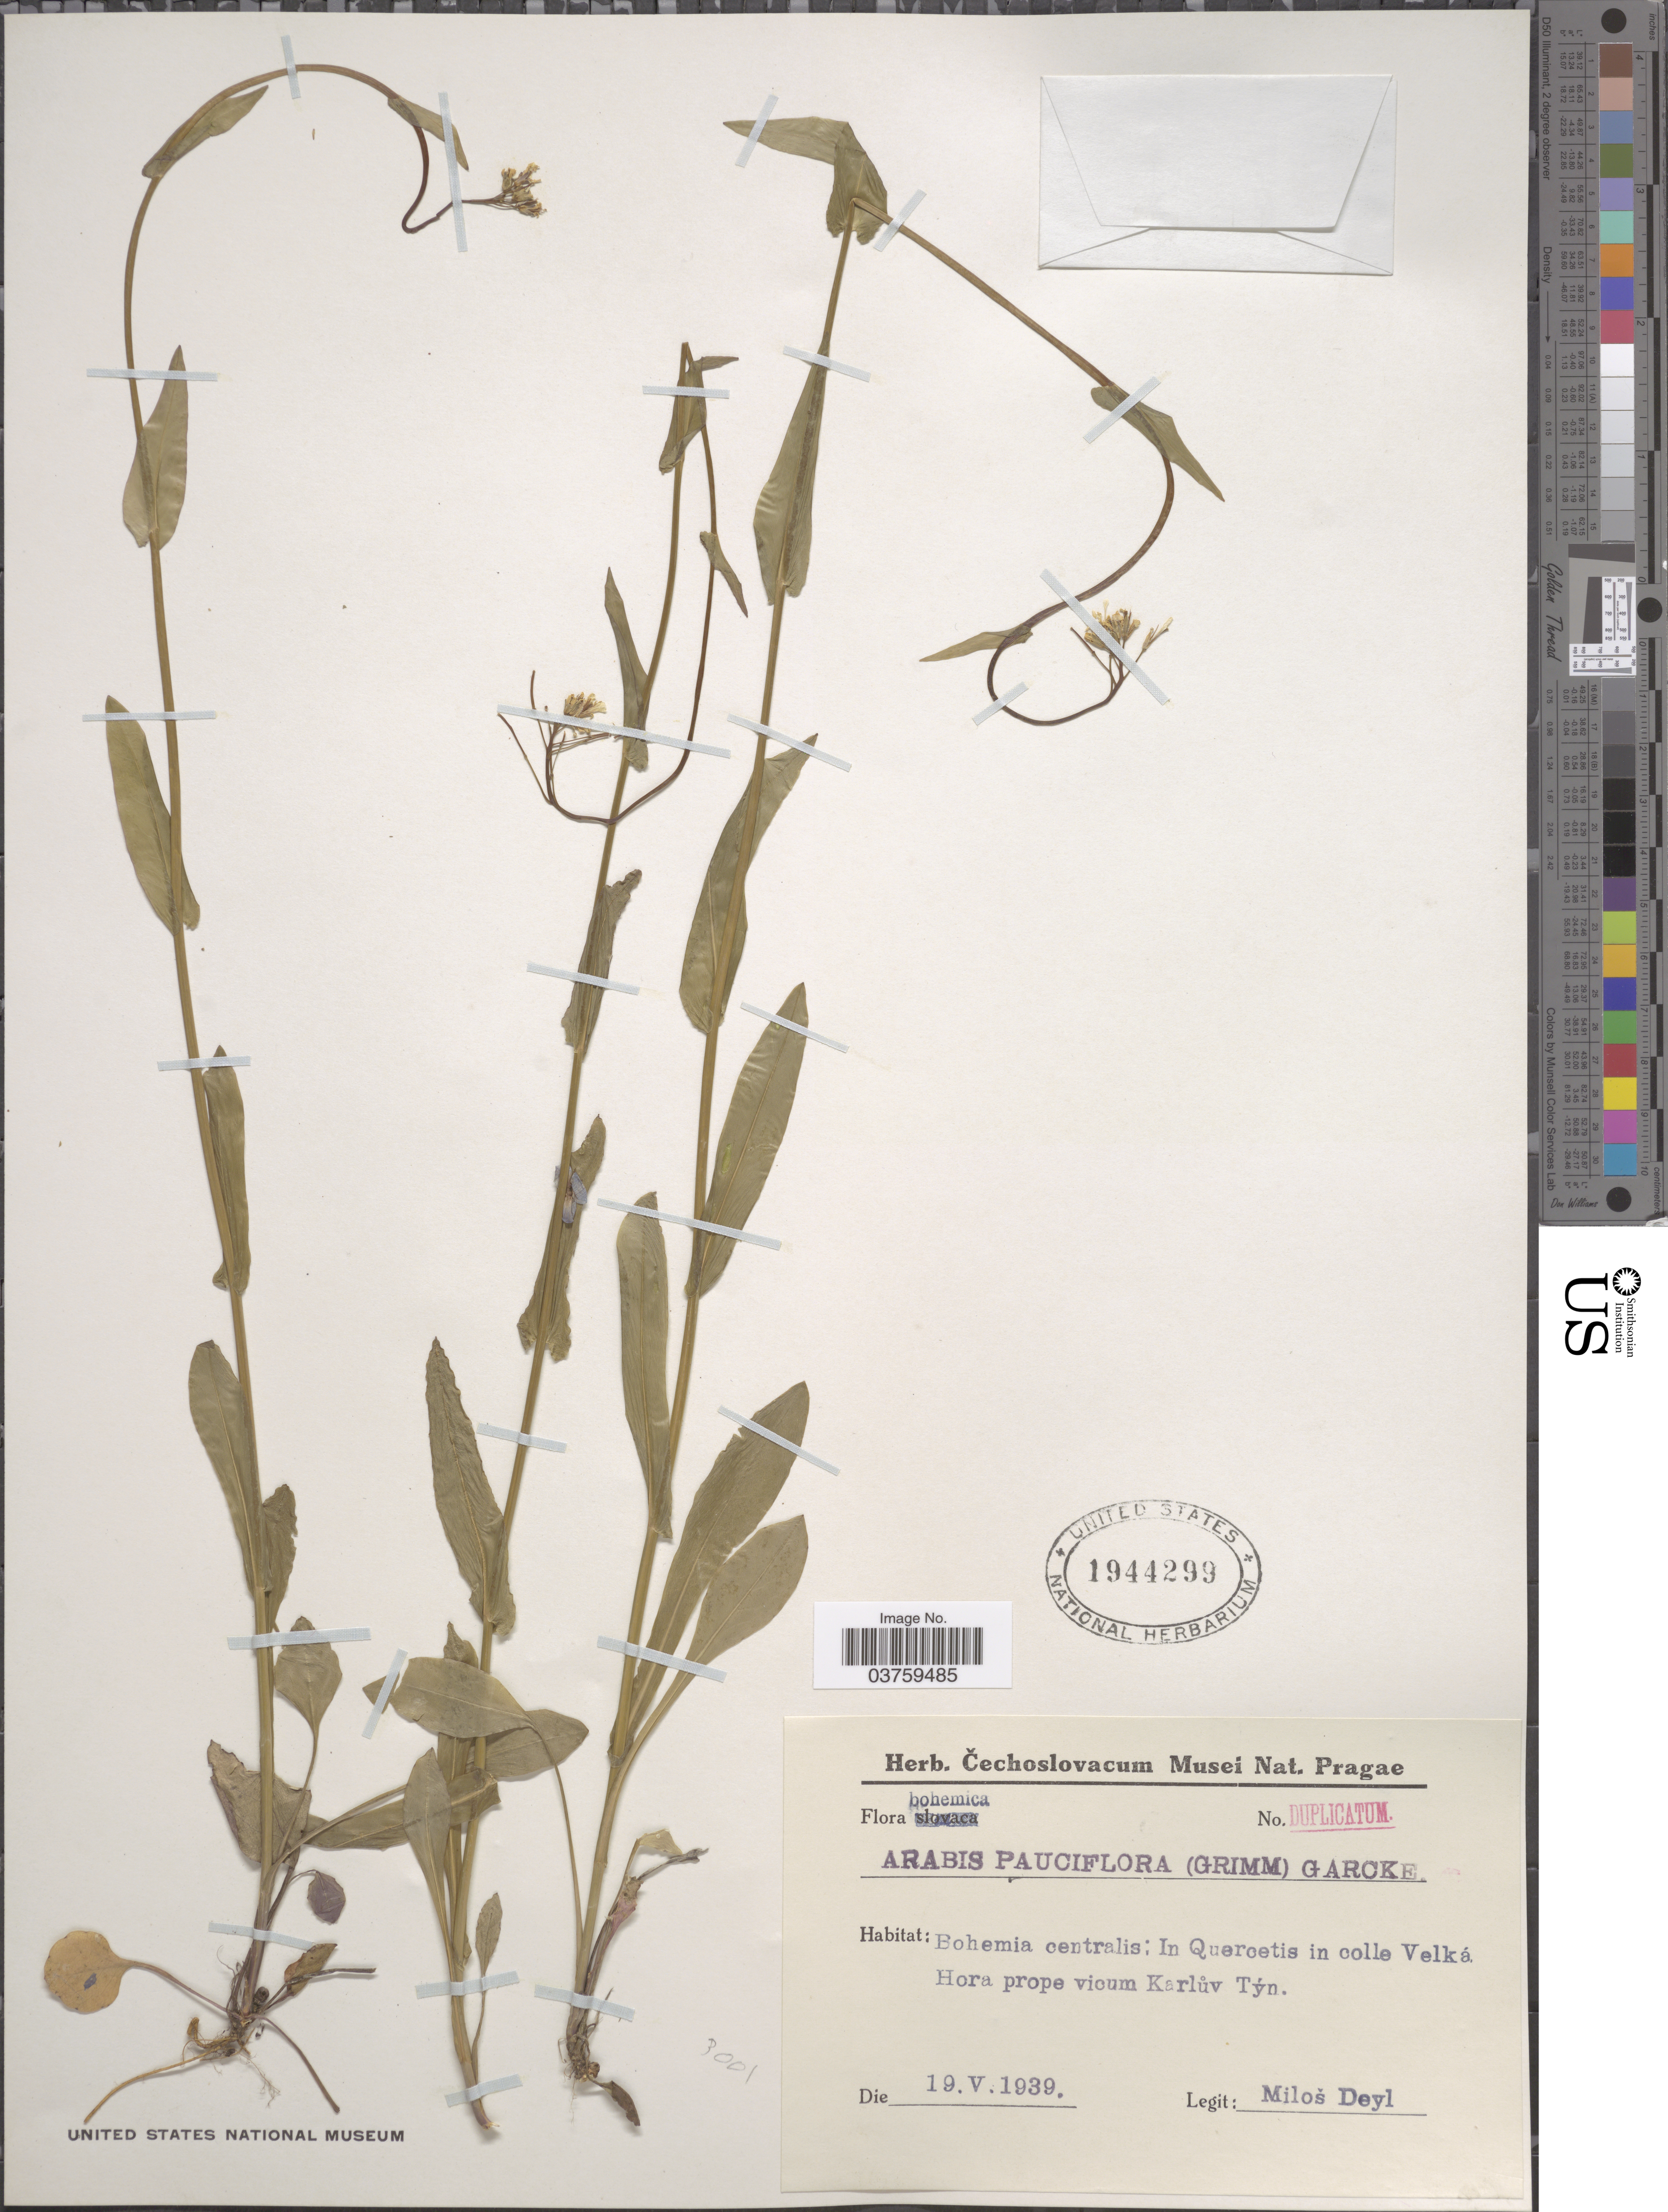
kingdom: Plantae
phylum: Tracheophyta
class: Magnoliopsida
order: Brassicales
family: Brassicaceae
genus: Arabis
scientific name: Arabis pauciflora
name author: Garcke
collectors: M. Deyl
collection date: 1939-05-19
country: Czechia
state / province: Central Bohemian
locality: Bohemica. Bohemia centralis; In Quercetis in colle Velká Hora prope vicum Karlv Týn.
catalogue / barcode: US 1944299